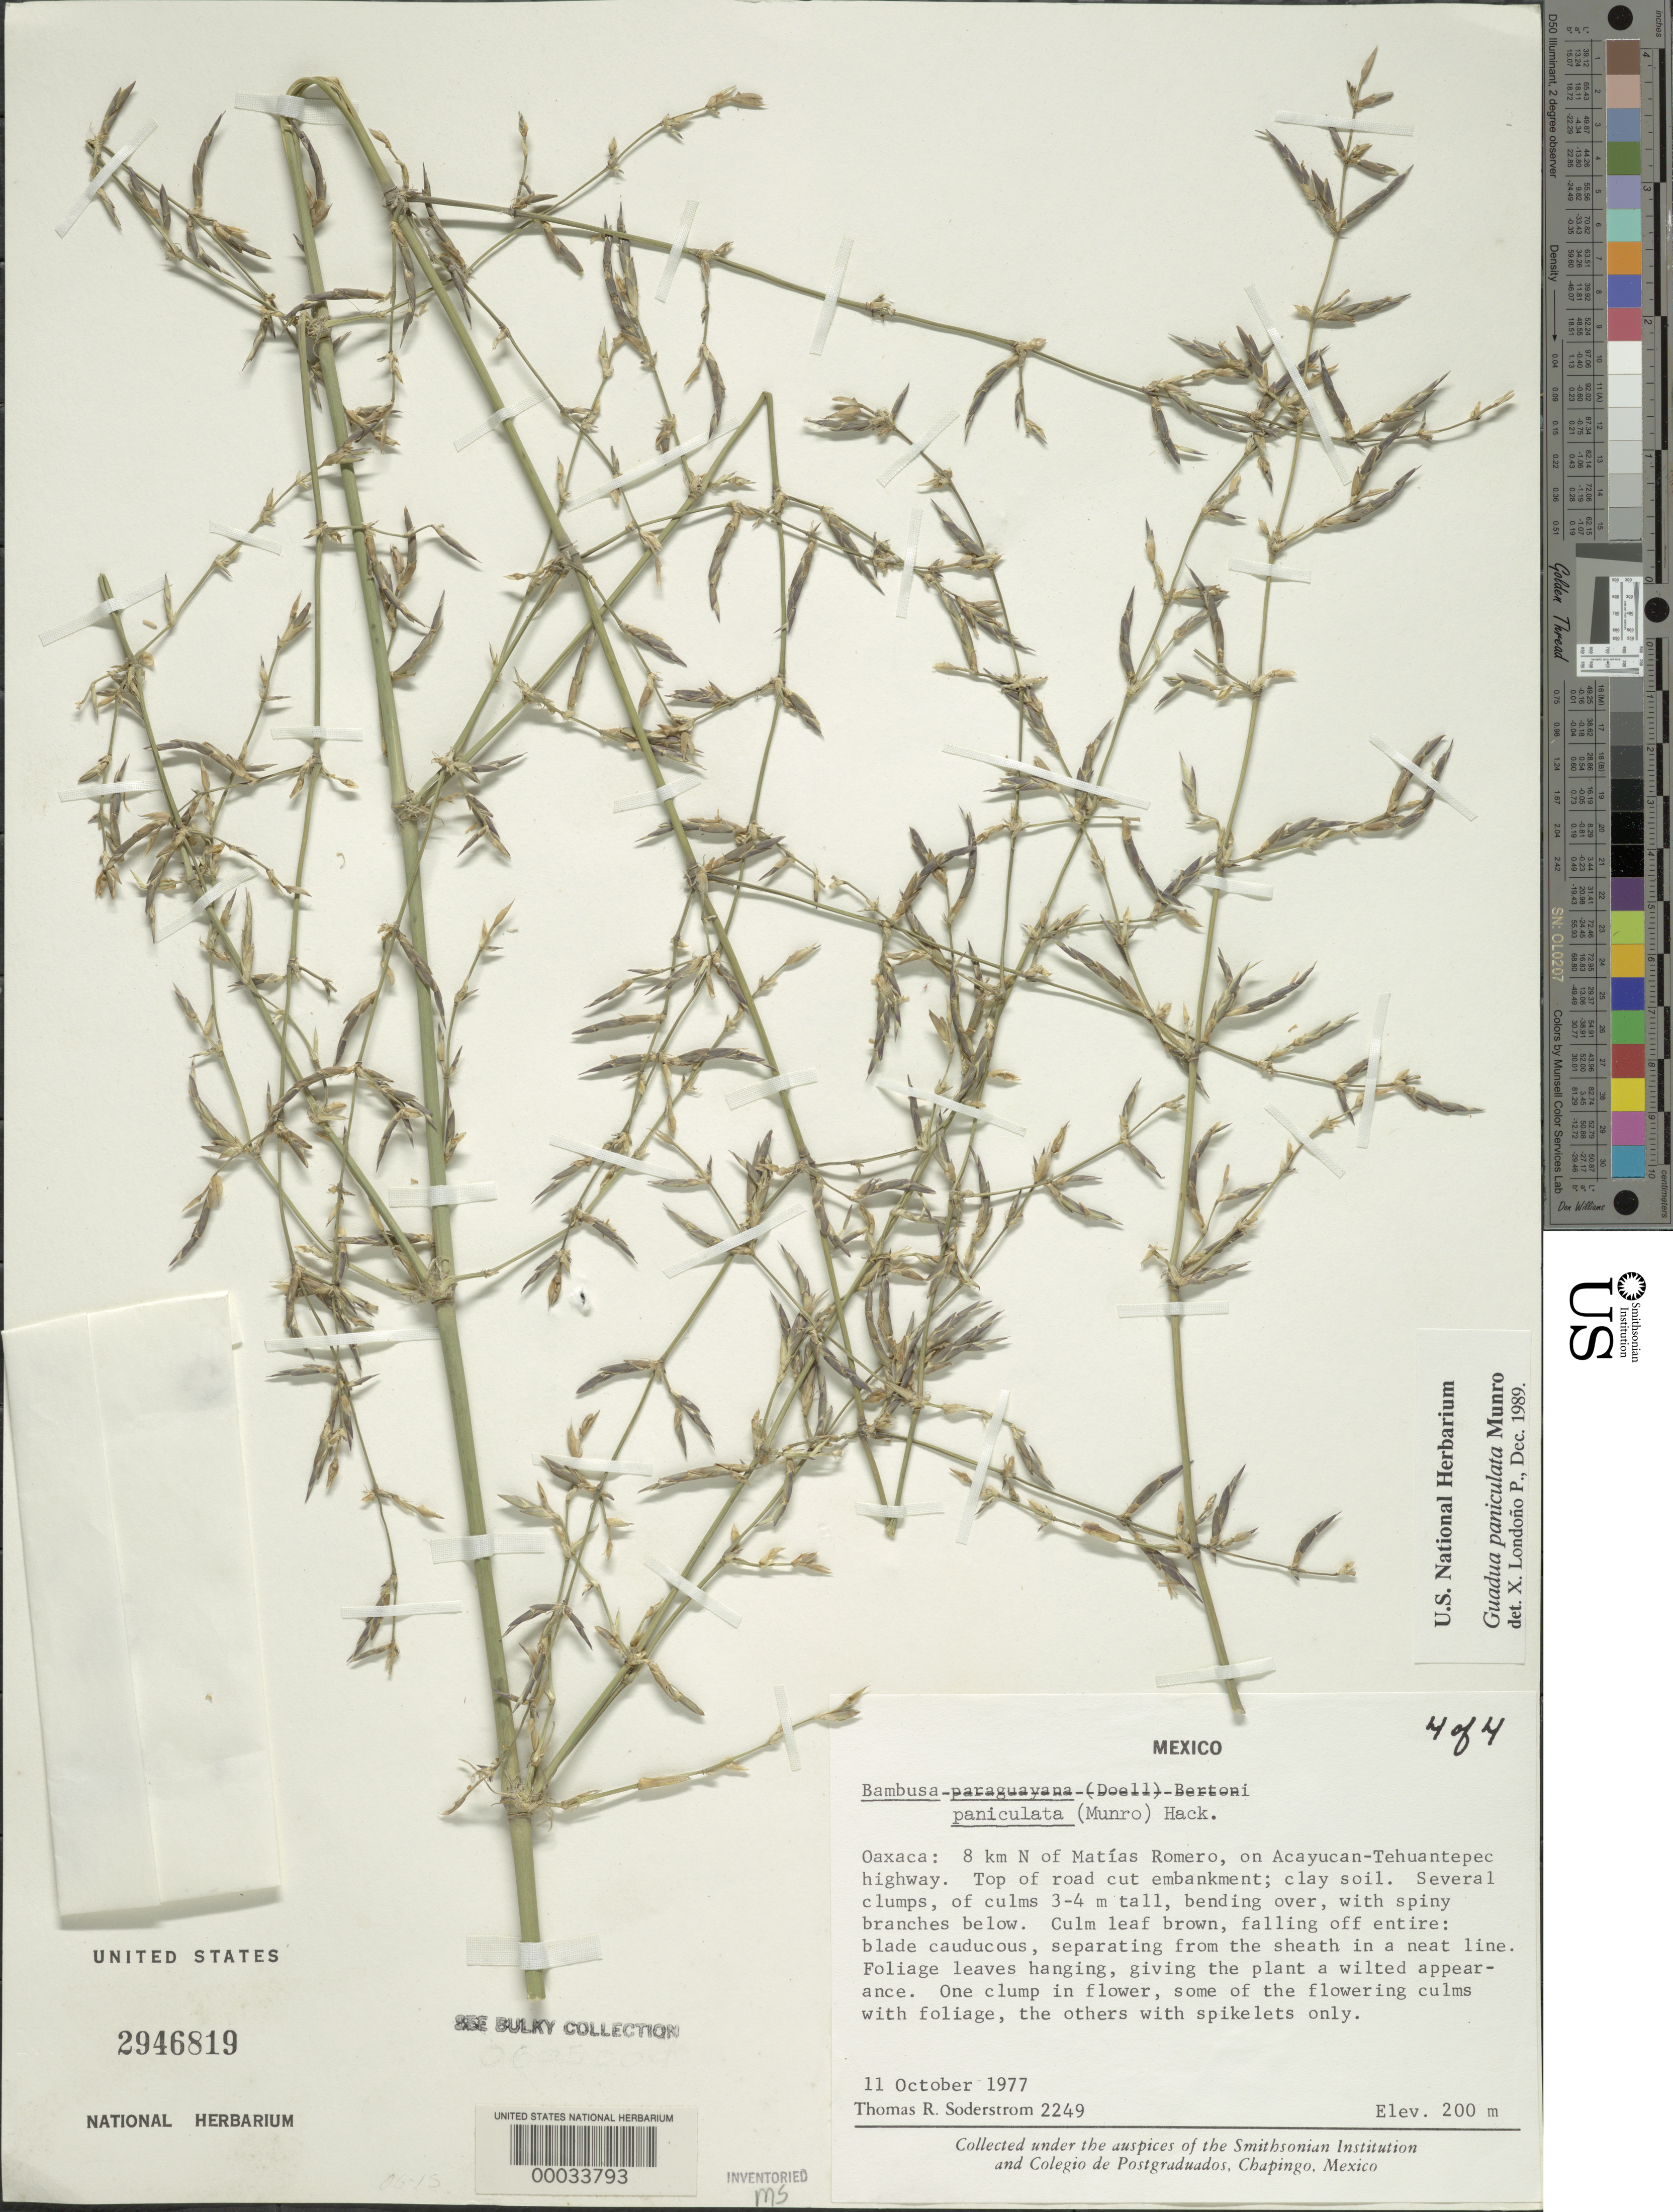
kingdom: Plantae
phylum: Tracheophyta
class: Liliopsida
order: Poales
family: Poaceae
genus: Guadua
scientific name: Guadua paniculata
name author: Munro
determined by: Londoño, X., (TULV), Jardin Botanico "Juan Maria Cespedes"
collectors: T. R. Soderstrom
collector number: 2249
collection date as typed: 11 Oct 1977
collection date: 1977-10-11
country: Mexico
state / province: Oaxaca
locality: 8 km N of Matias Romero on Acayucan - Tehuantepec highway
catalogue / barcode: US 2946819